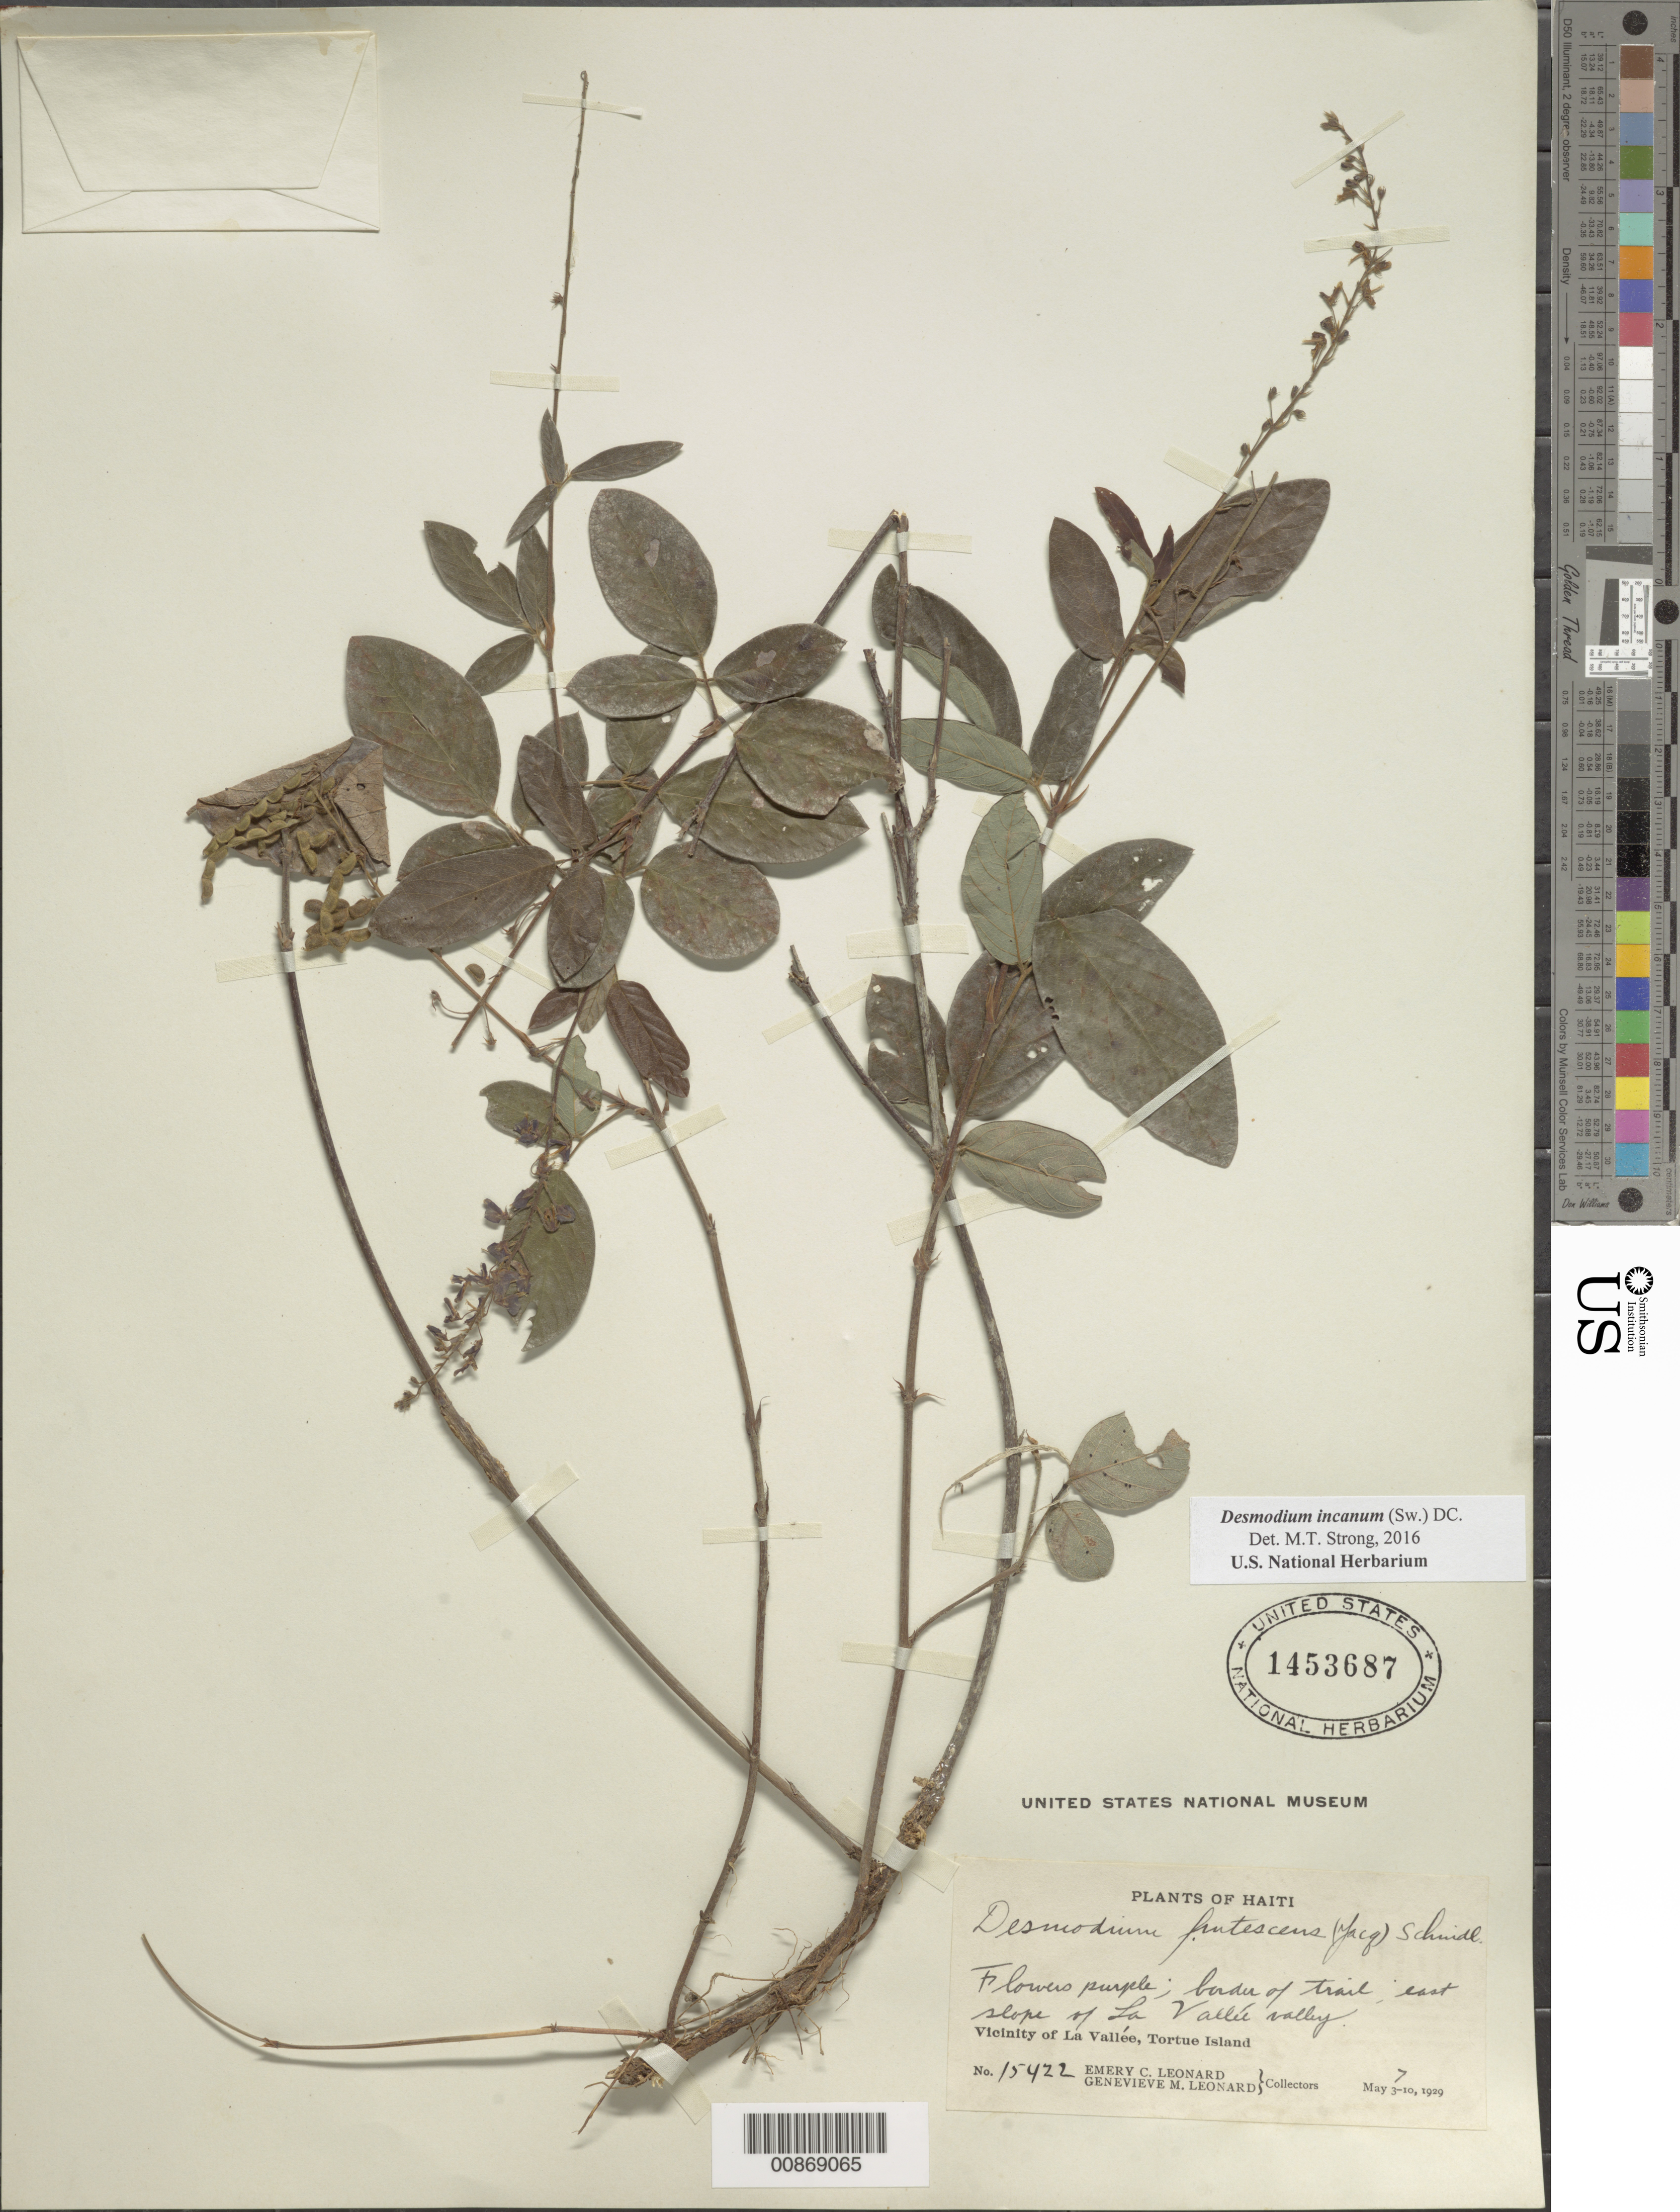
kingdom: Plantae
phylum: Tracheophyta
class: Magnoliopsida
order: Fabales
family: Fabaceae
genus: Desmodium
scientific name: Desmodium incanum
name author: (Sw.) DC.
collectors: E. C. Leonard & G. M. Leonard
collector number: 15422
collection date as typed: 07 May 1929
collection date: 1929-05-07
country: Haiti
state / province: Nord-Óuest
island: Île de la Tortue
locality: Vicinity of La Vallée, Tortue Island. East slope of La Vallée valley.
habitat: Border of trail.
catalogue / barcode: US 1453687